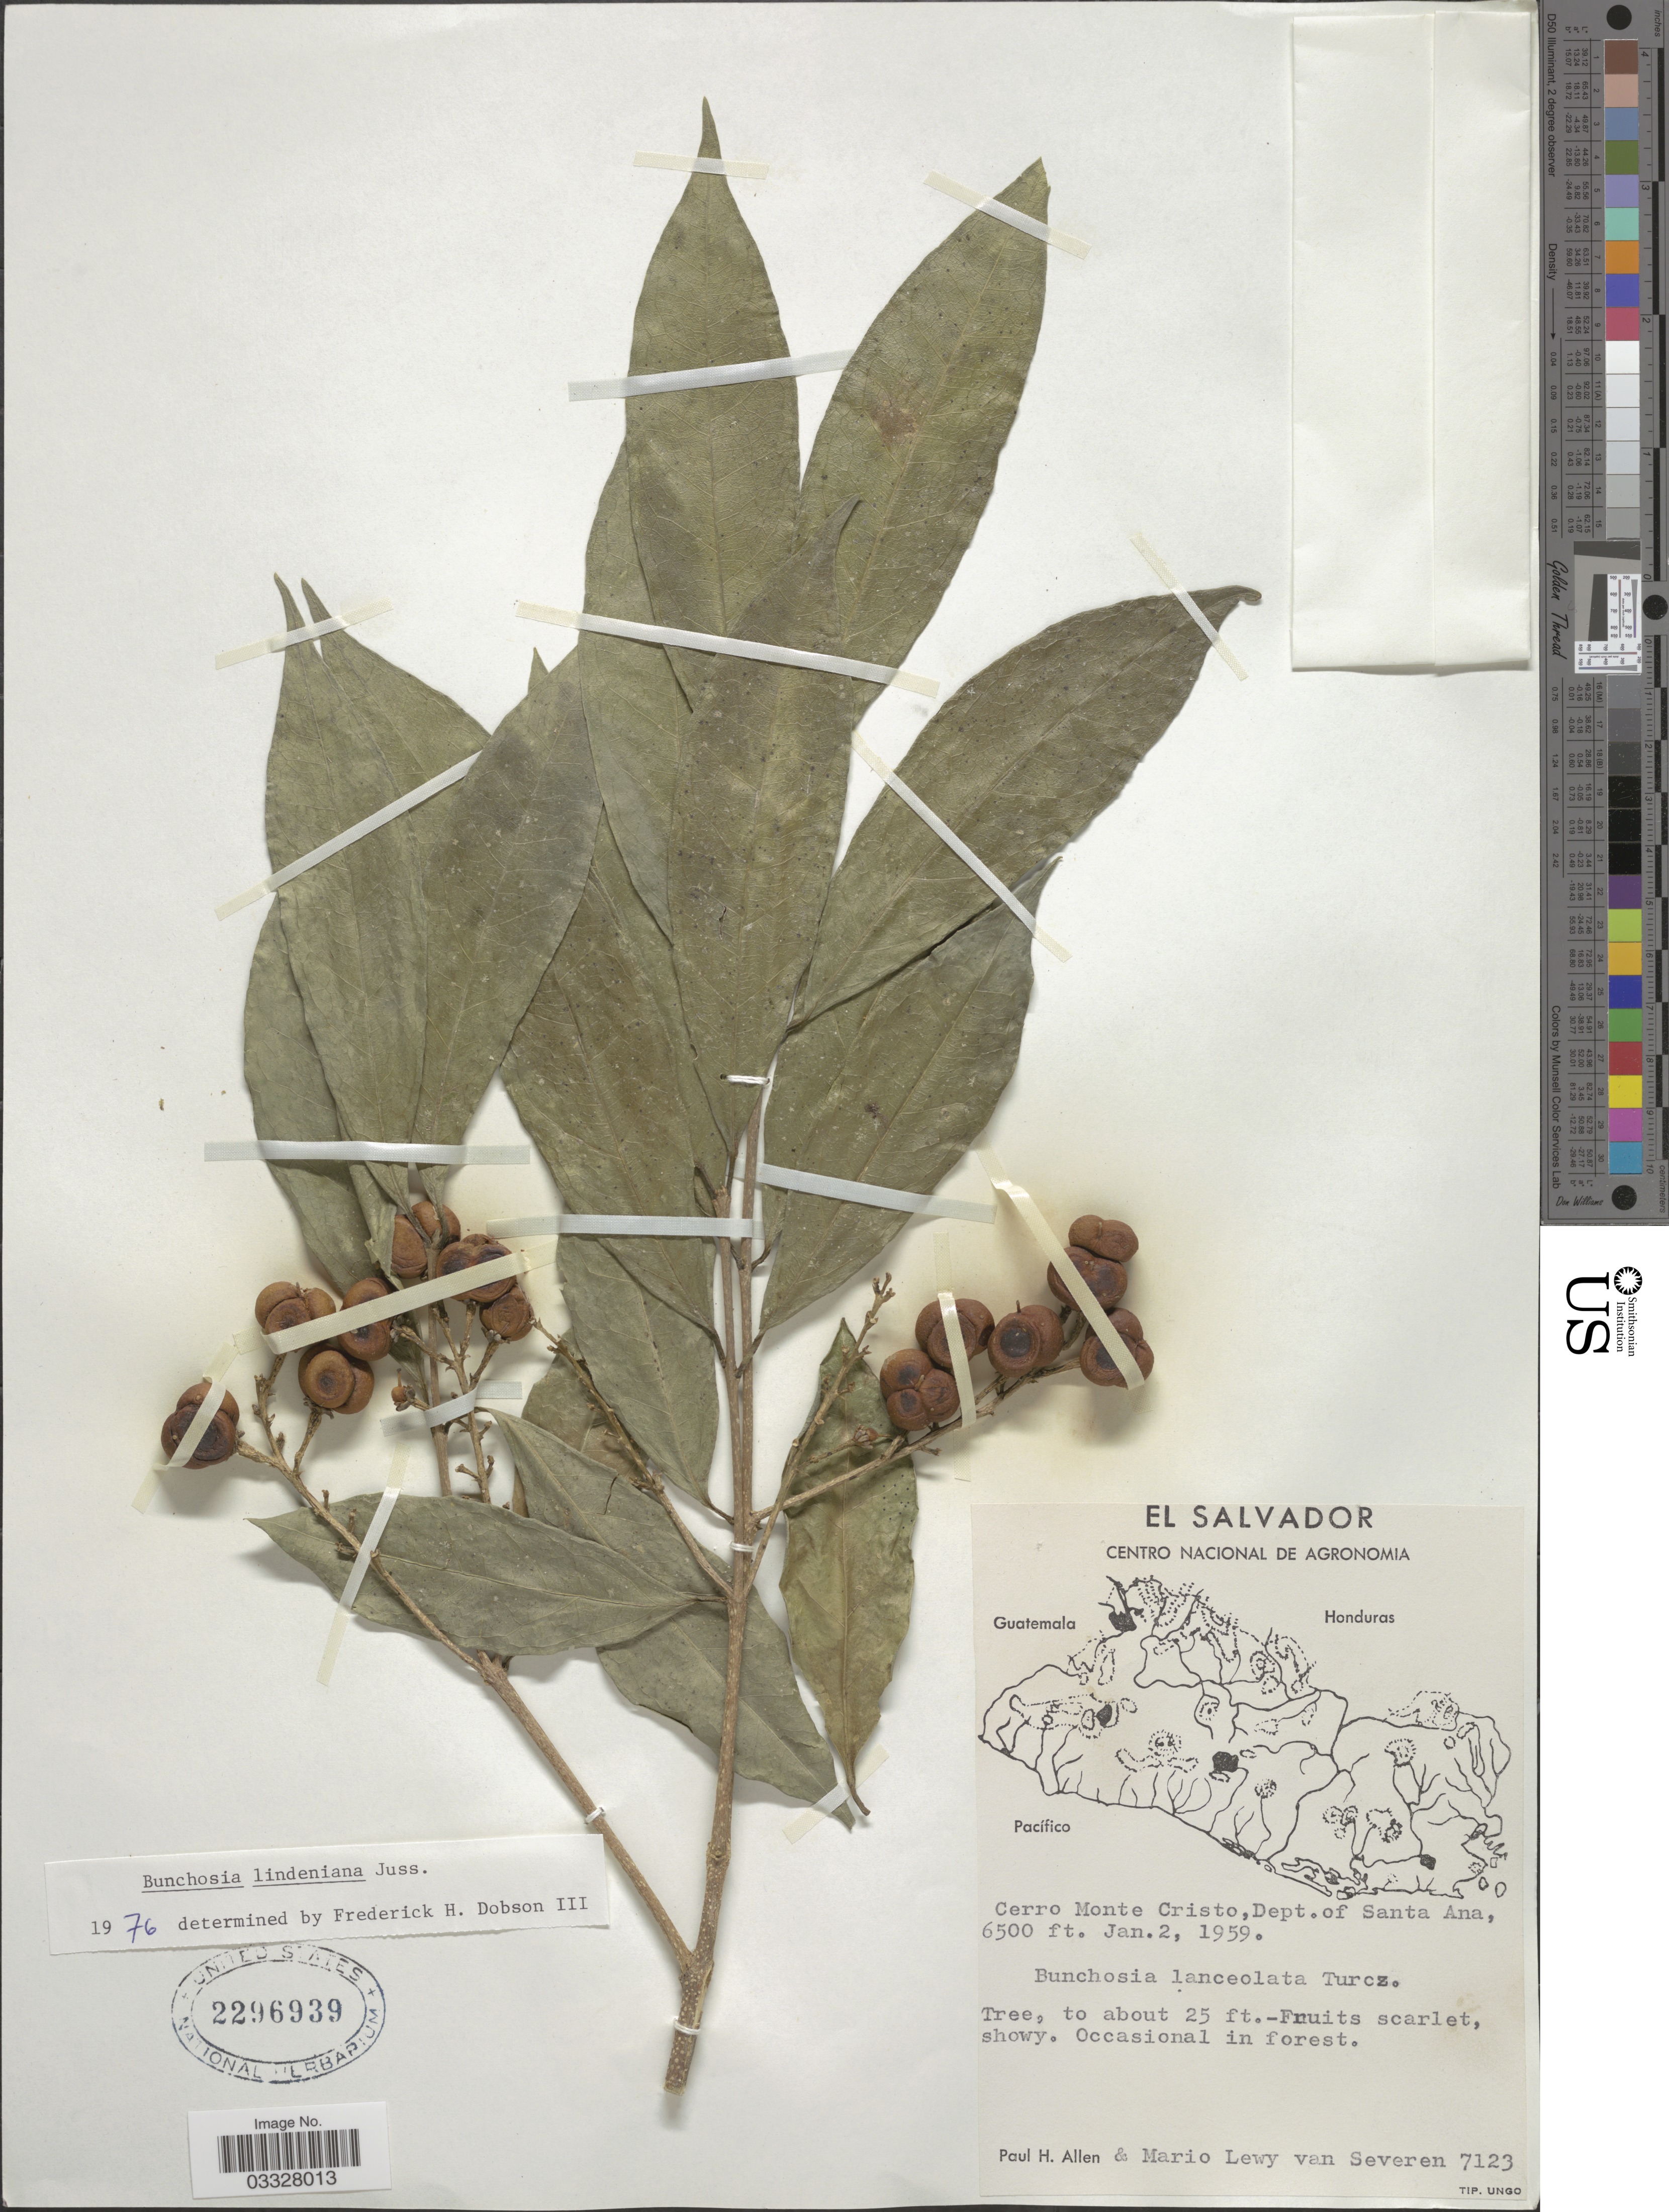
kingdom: Plantae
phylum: Tracheophyta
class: Magnoliopsida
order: Malpighiales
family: Malpighiaceae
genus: Bunchosia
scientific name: Bunchosia lindeniana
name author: A. Juss.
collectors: P. H. Allen & M. Van Severen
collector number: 7123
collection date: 1959-01-02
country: El Salvador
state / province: Santa Ana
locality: Cerro Monte Cristo, Dept. of Santa Ana.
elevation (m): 1981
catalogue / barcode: US 2296939